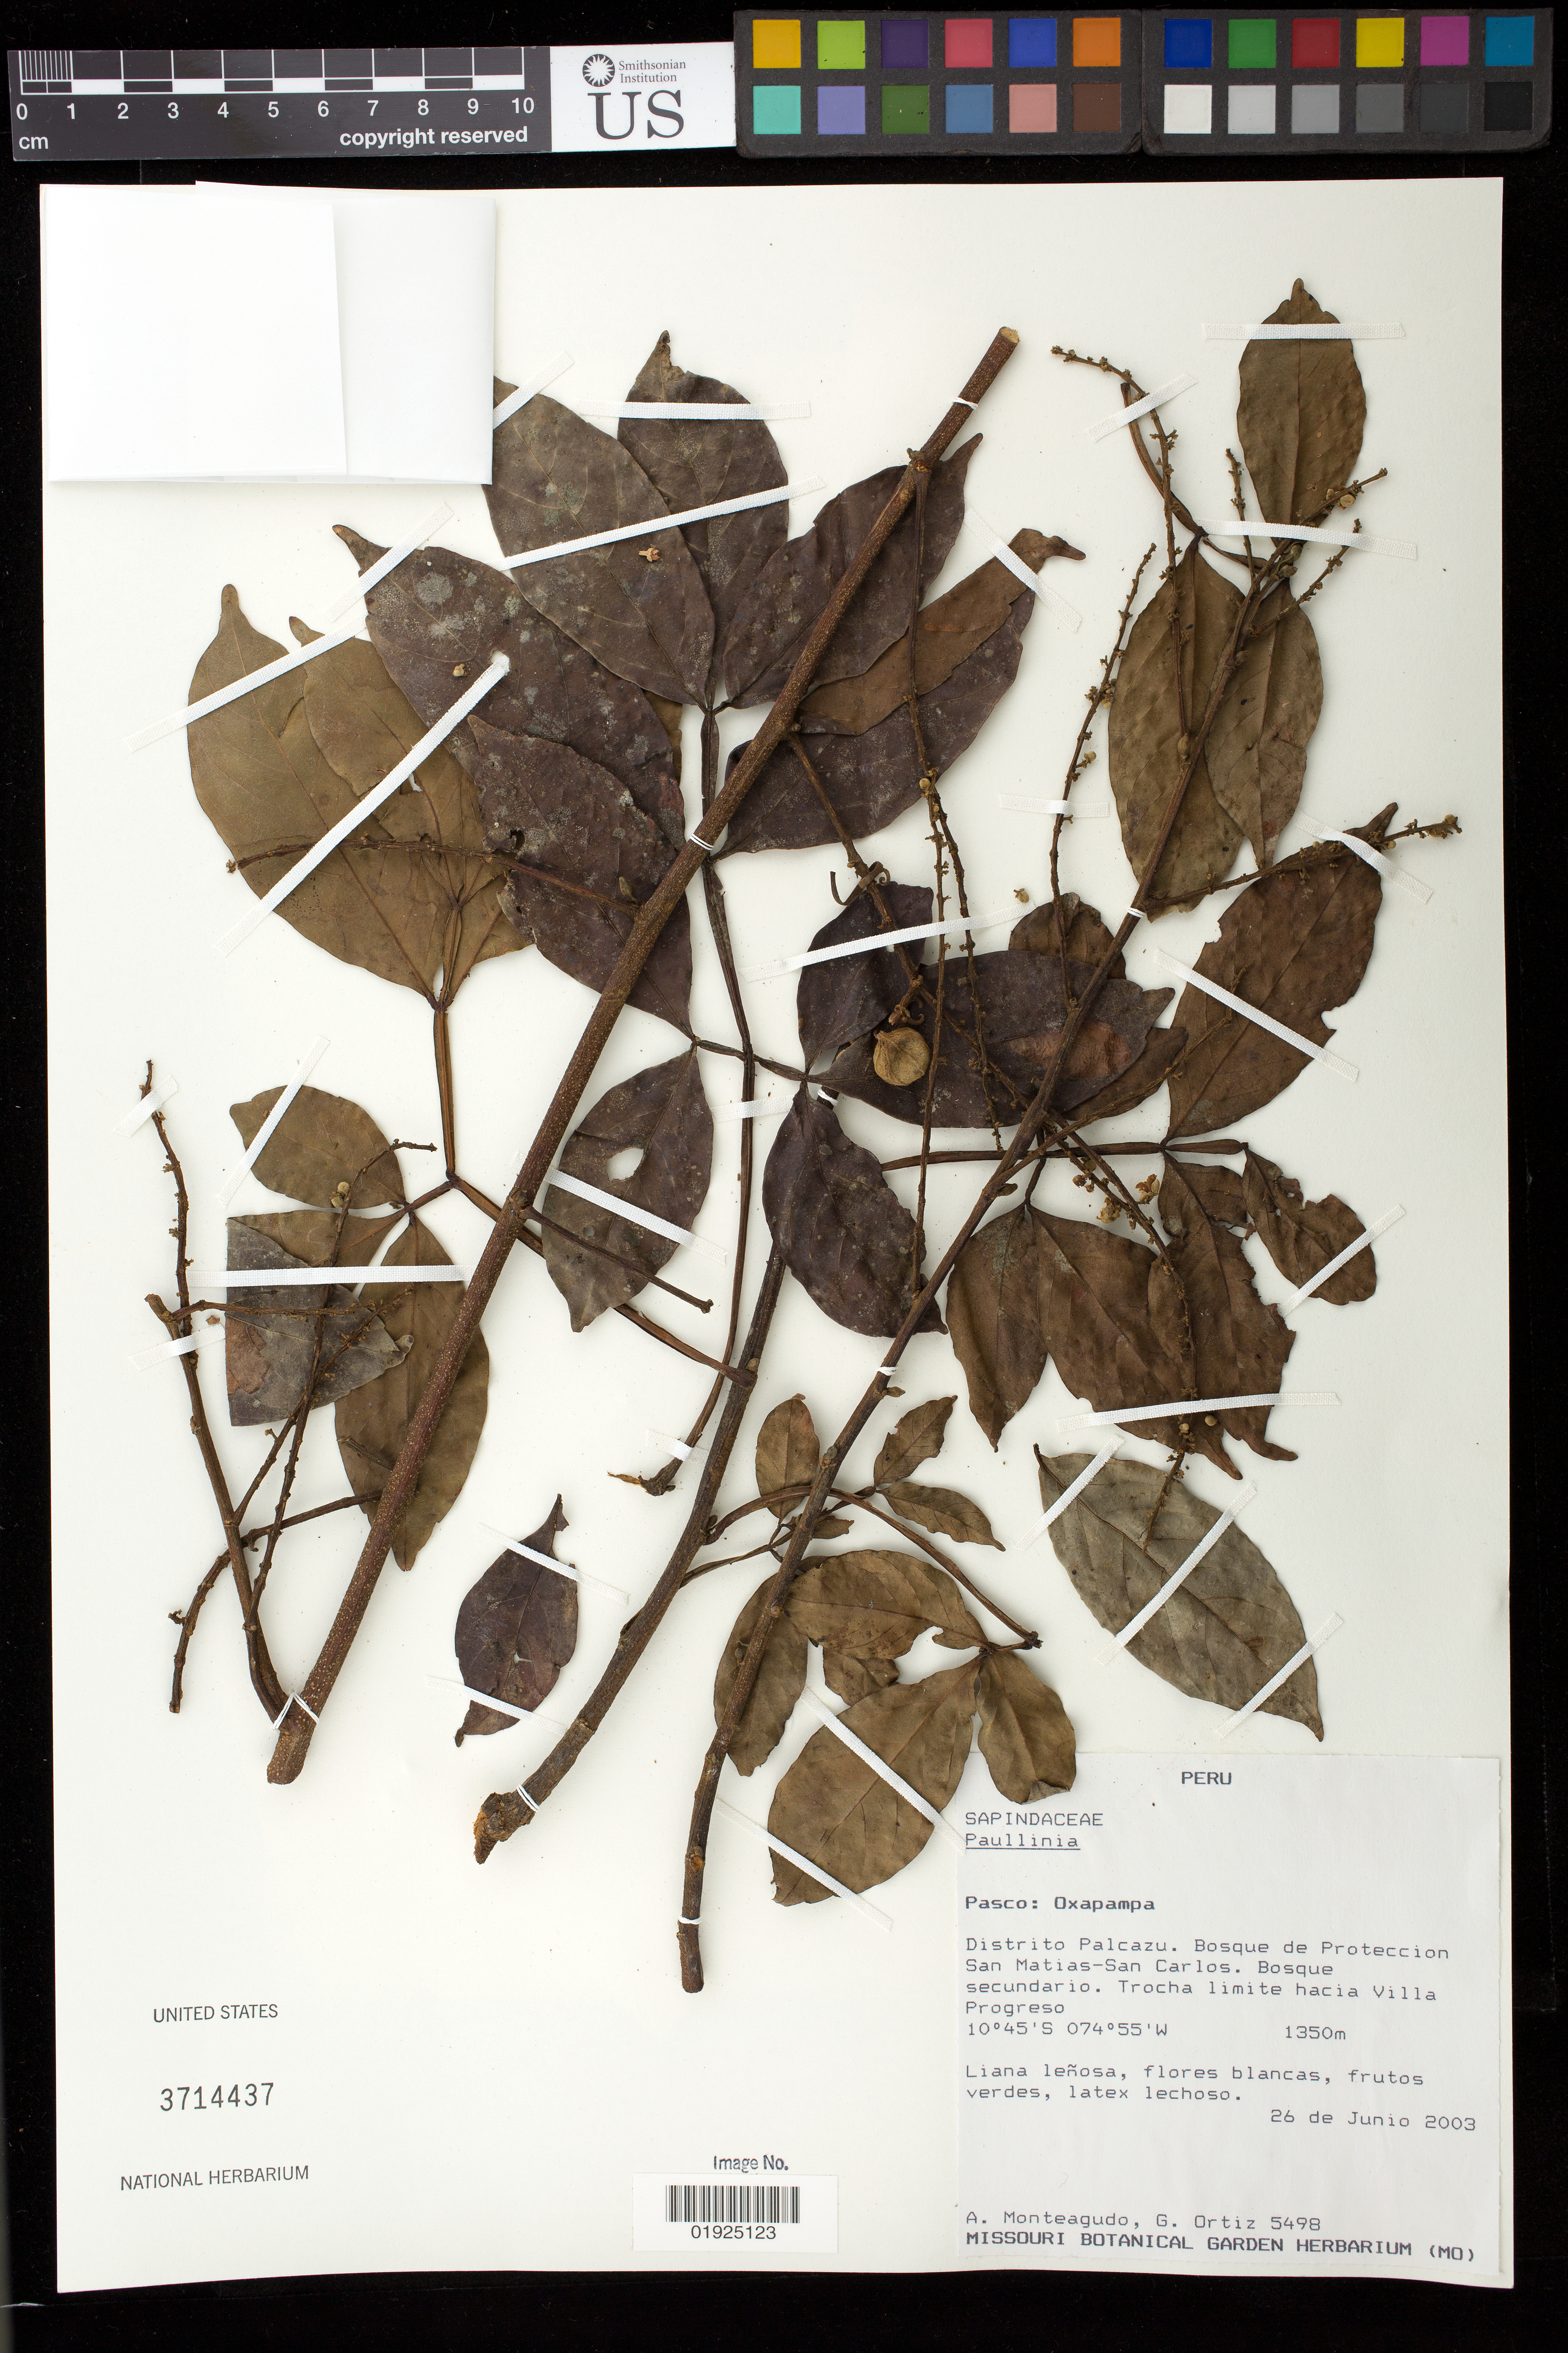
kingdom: Plantae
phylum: Tracheophyta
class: Magnoliopsida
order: Sapindales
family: Sapindaceae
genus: Paullinia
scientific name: Paullinia sp.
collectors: A. Monteagudo & G. Ortiz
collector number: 5498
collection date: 2003-06-26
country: Peru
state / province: Pasco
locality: Oxapampa. Distrito Palcazu. Bosque de Proteccion San Matias-San Carlos. Trocha limite hacia Villa Progreso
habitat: Bosque secundario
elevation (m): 1350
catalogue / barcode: US 3714437